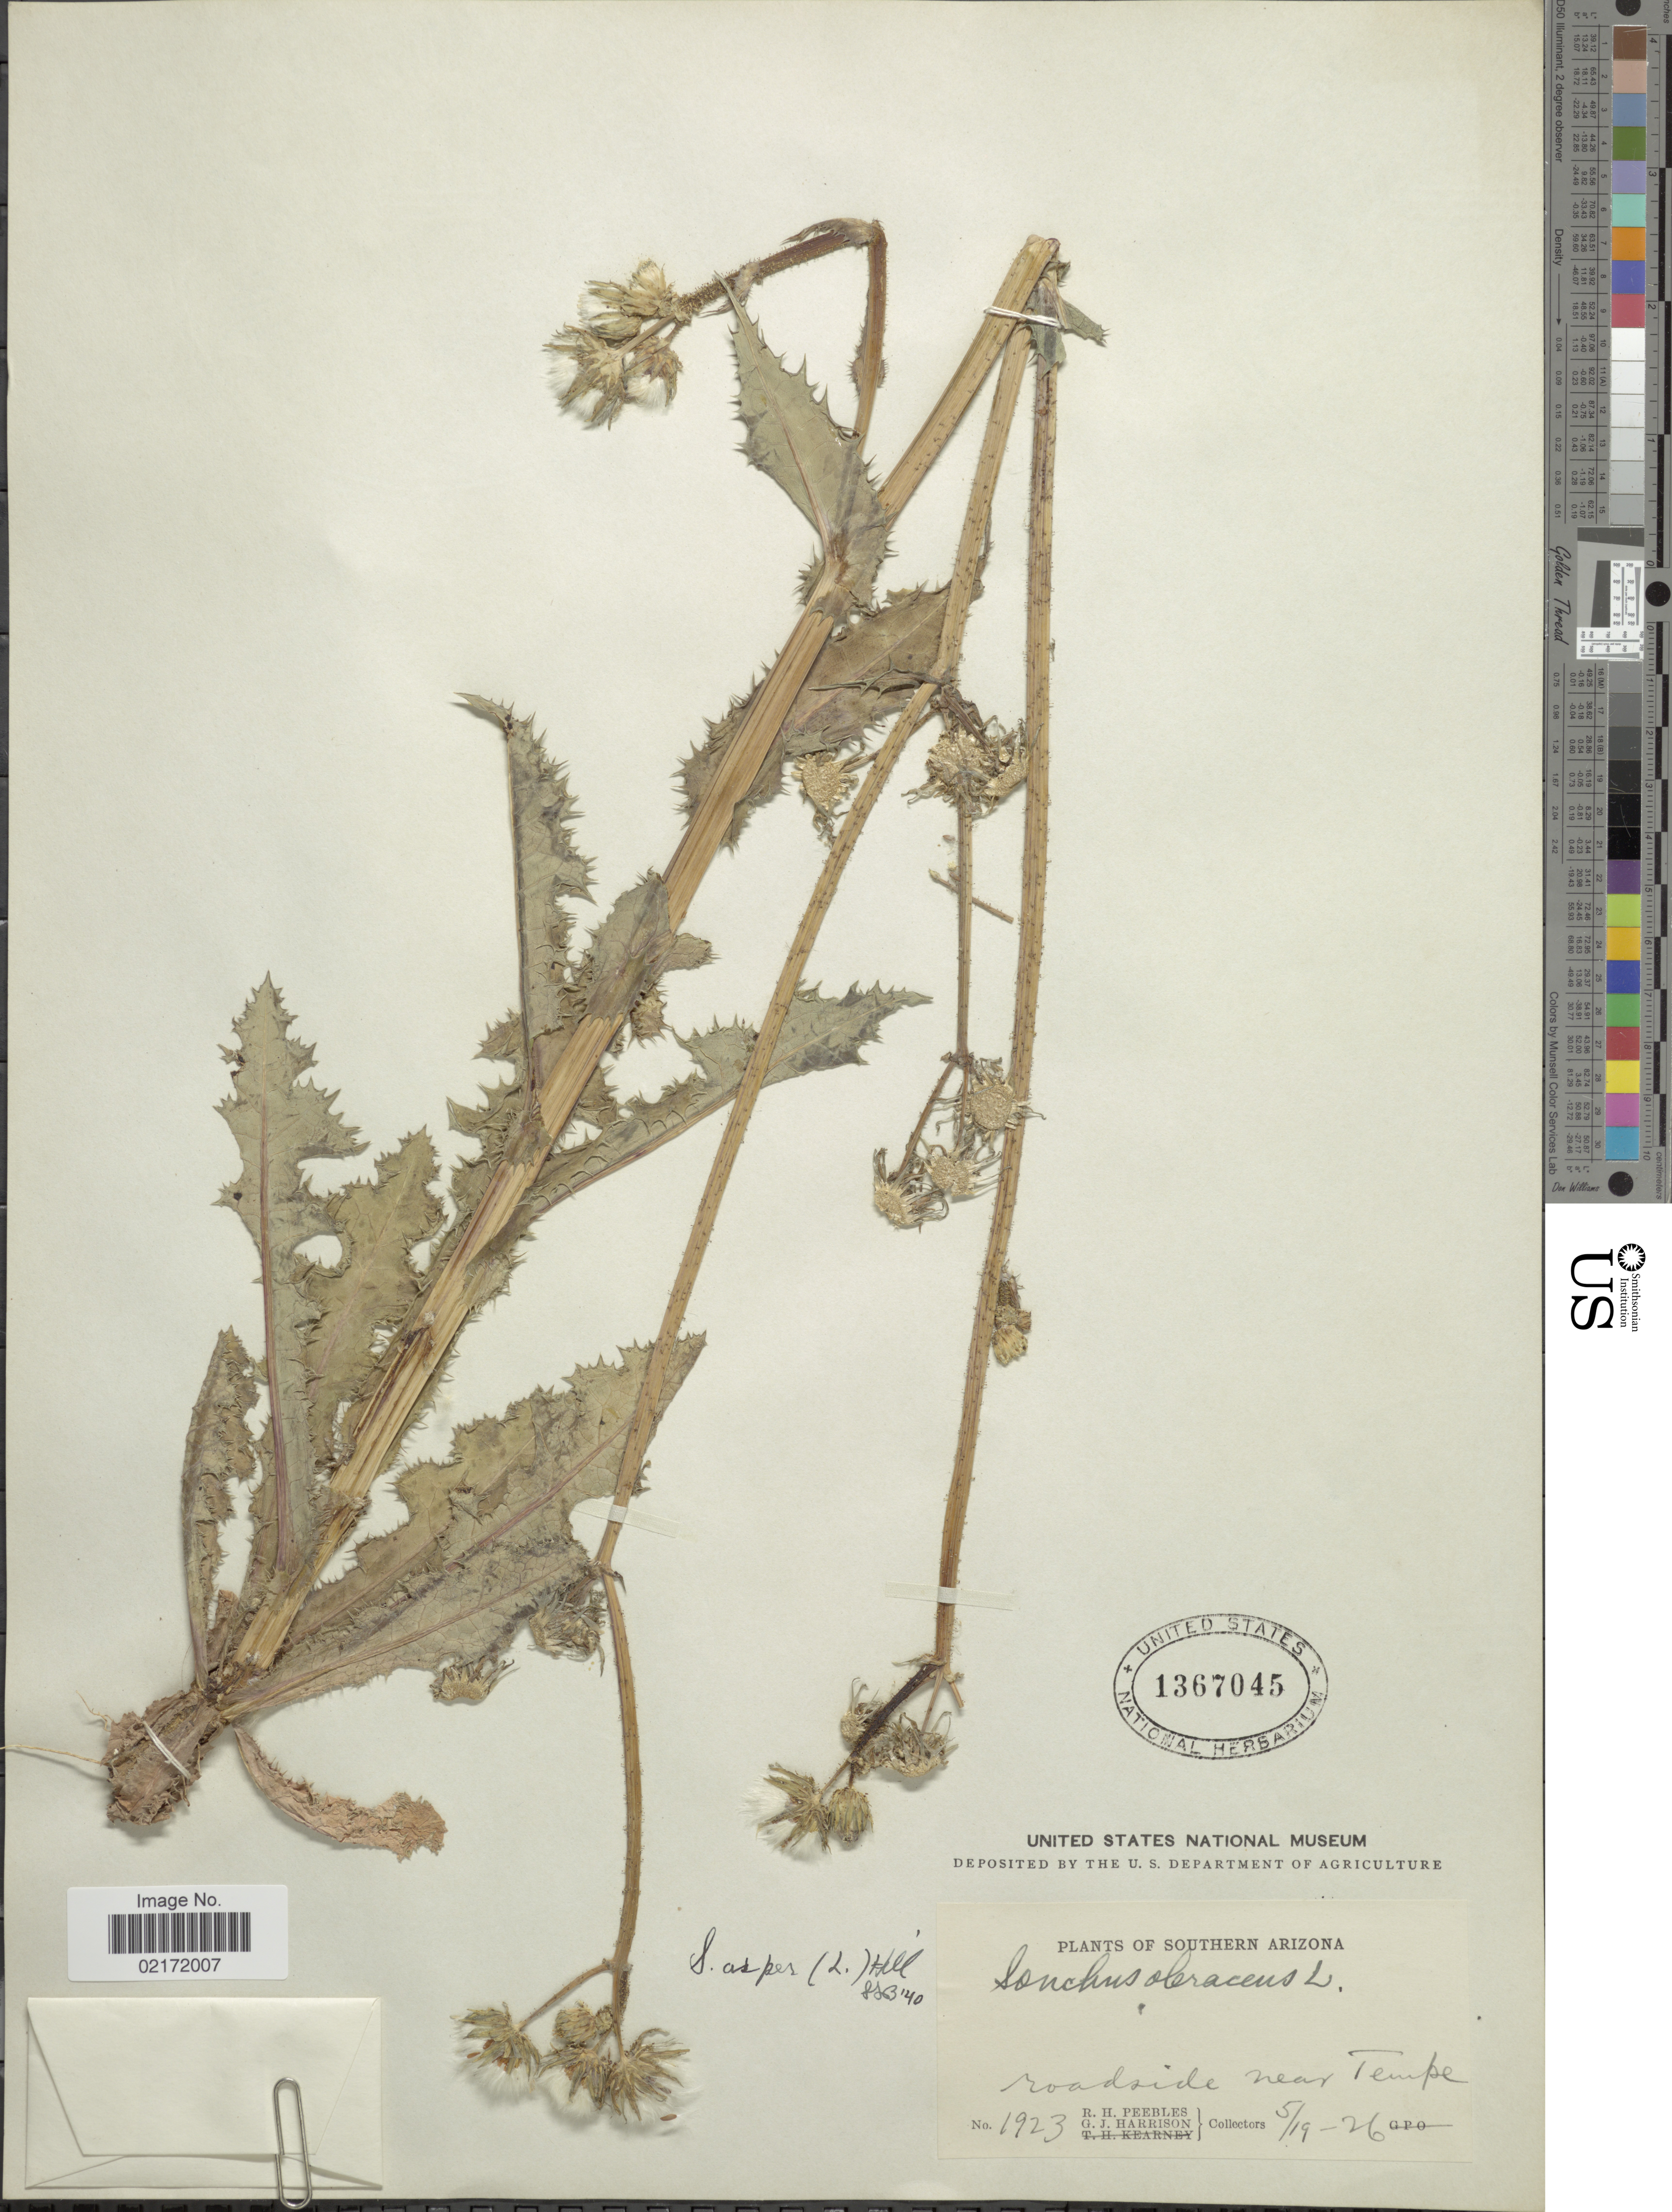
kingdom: Plantae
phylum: Tracheophyta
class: Magnoliopsida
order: Asterales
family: Asteraceae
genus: Sonchus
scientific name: Sonchus asper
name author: (L.) Hill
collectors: R. H. Peebles & G. J. Harrison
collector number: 1923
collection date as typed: Transcribed d/m/y: 19/5/26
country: United States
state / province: Arizona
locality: Southern Arizona. Roadside near Tempe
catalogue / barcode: US 1367045